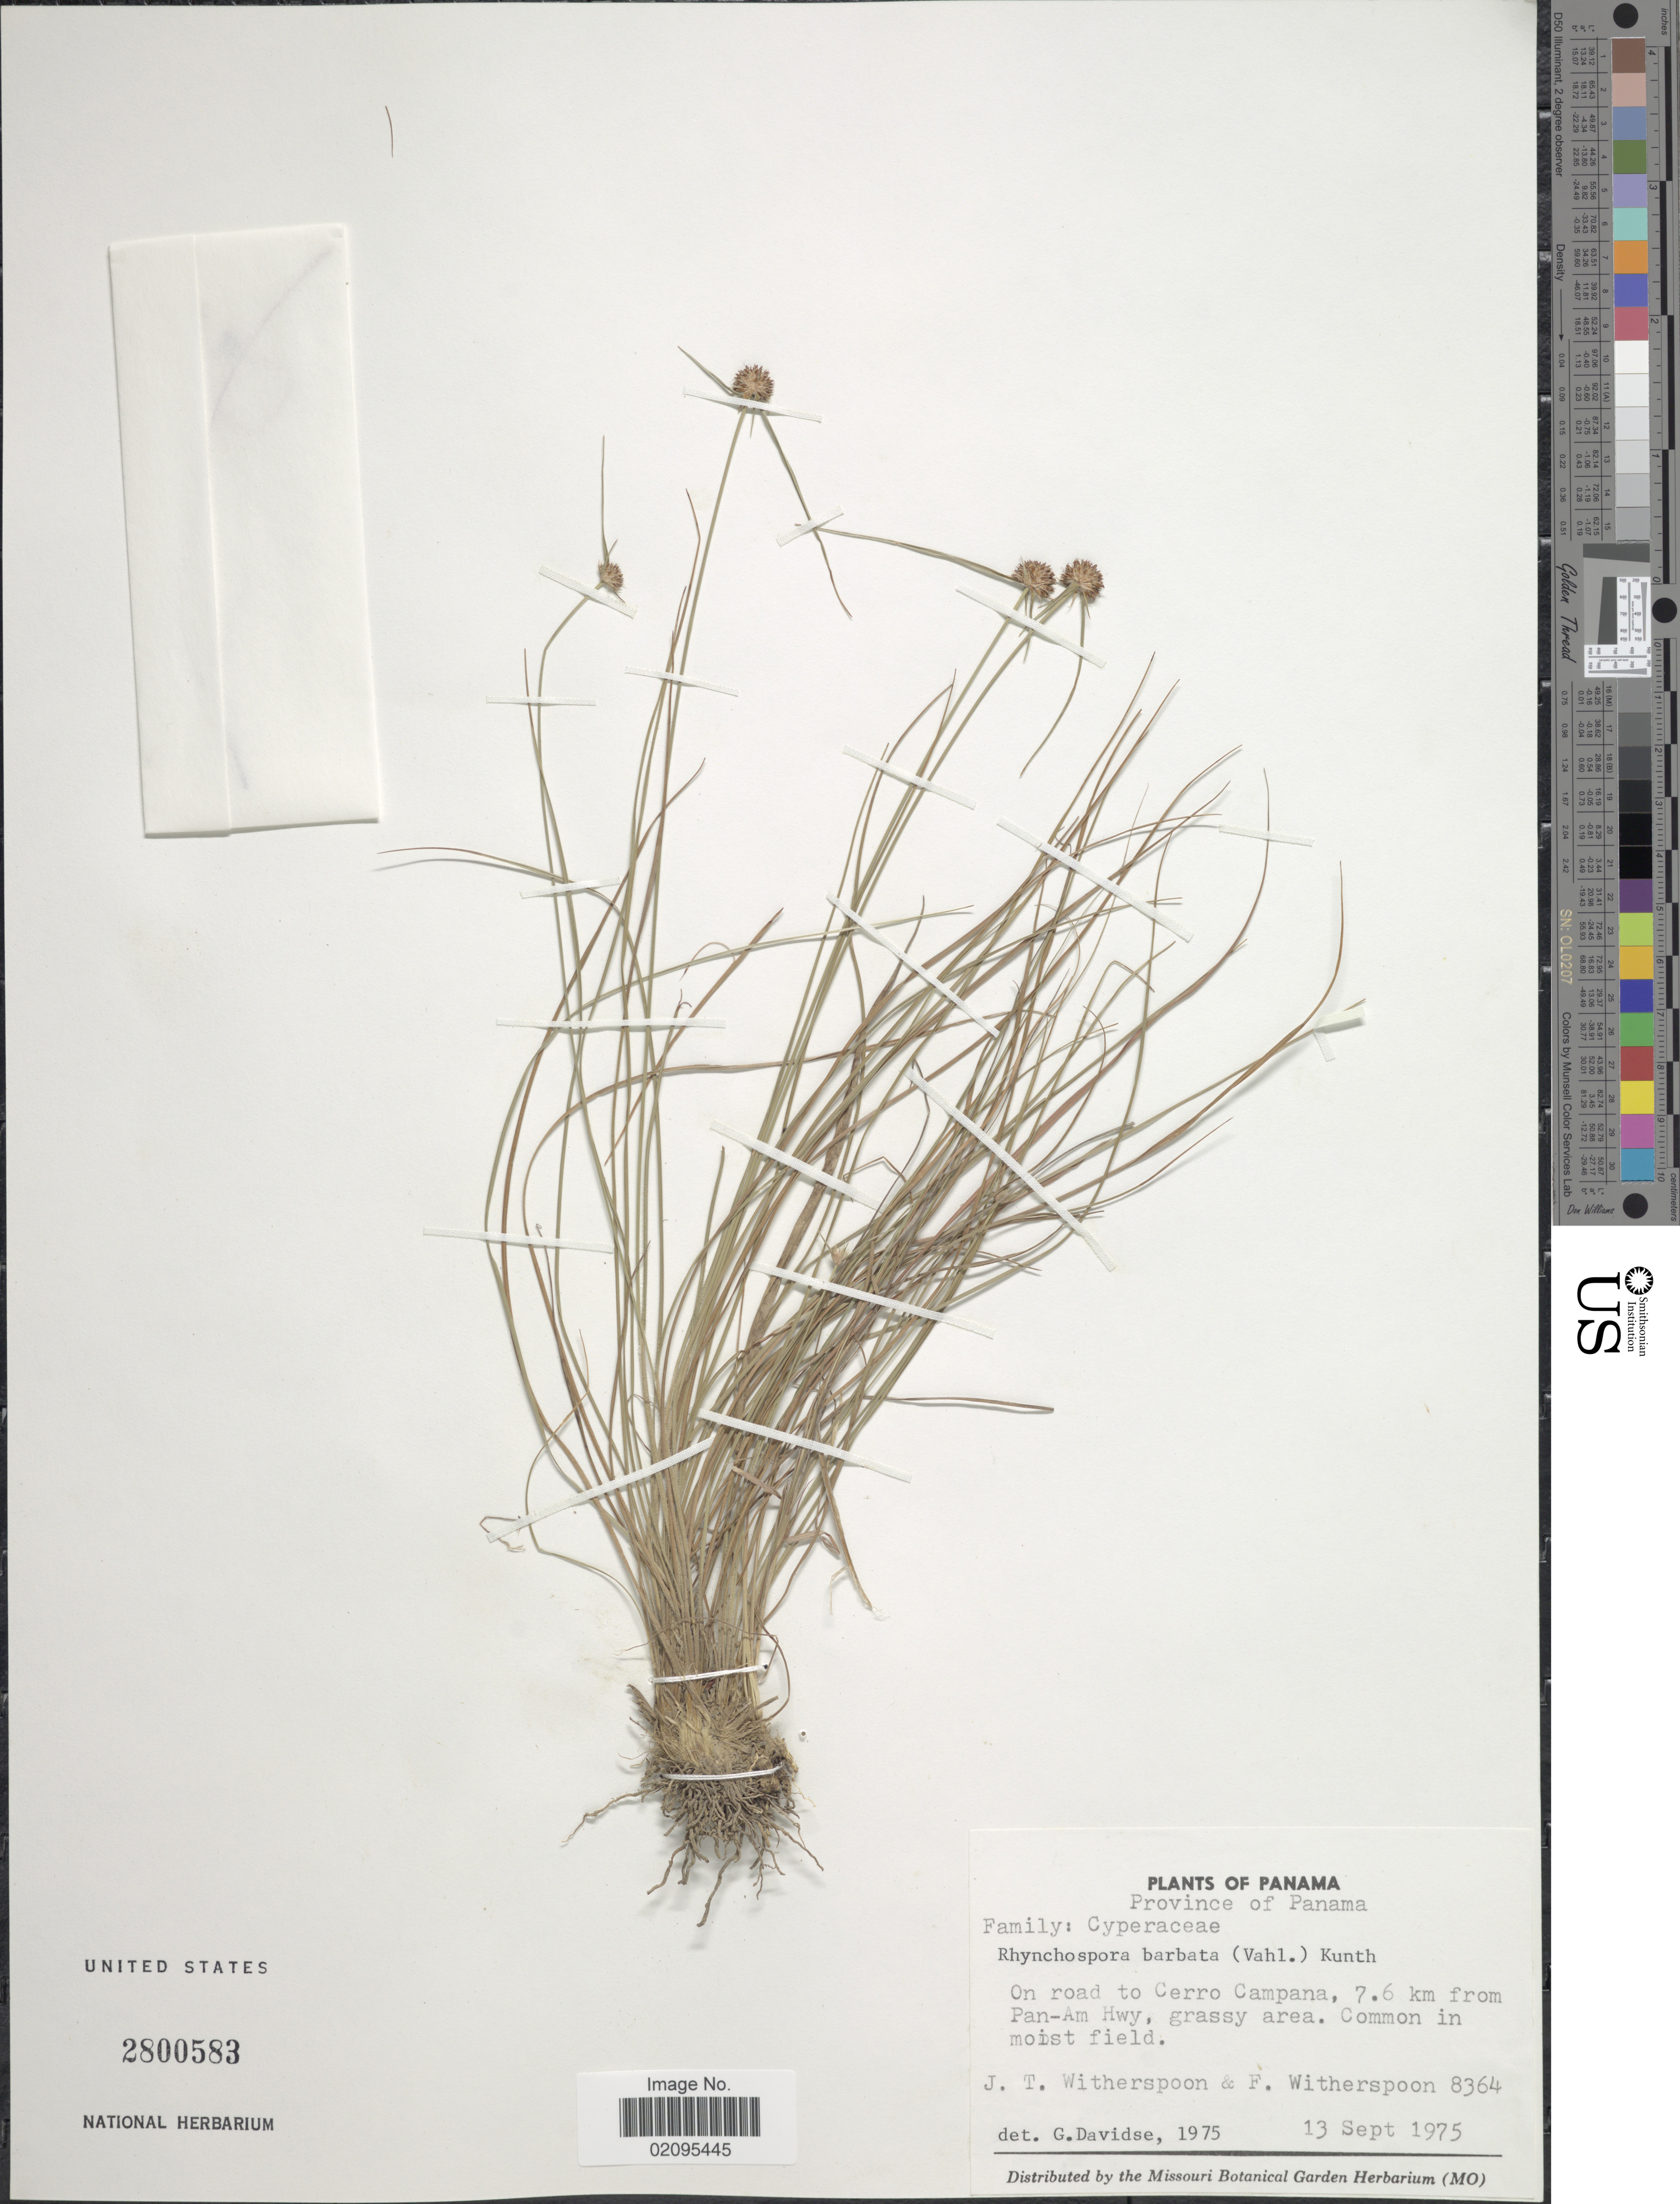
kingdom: Plantae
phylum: Tracheophyta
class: Liliopsida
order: Poales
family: Cyperaceae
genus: Rhynchospora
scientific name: Rhynchospora barbata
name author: (Vahl) Kunth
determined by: Alves, K.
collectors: J. Witherspoon & F. Witherspoon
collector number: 8364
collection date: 1975-09-13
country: Panama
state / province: Panamá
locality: On road to Cerro Campana, 7.6 km from Pan-Am Hwy, grassy area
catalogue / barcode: US 2800583